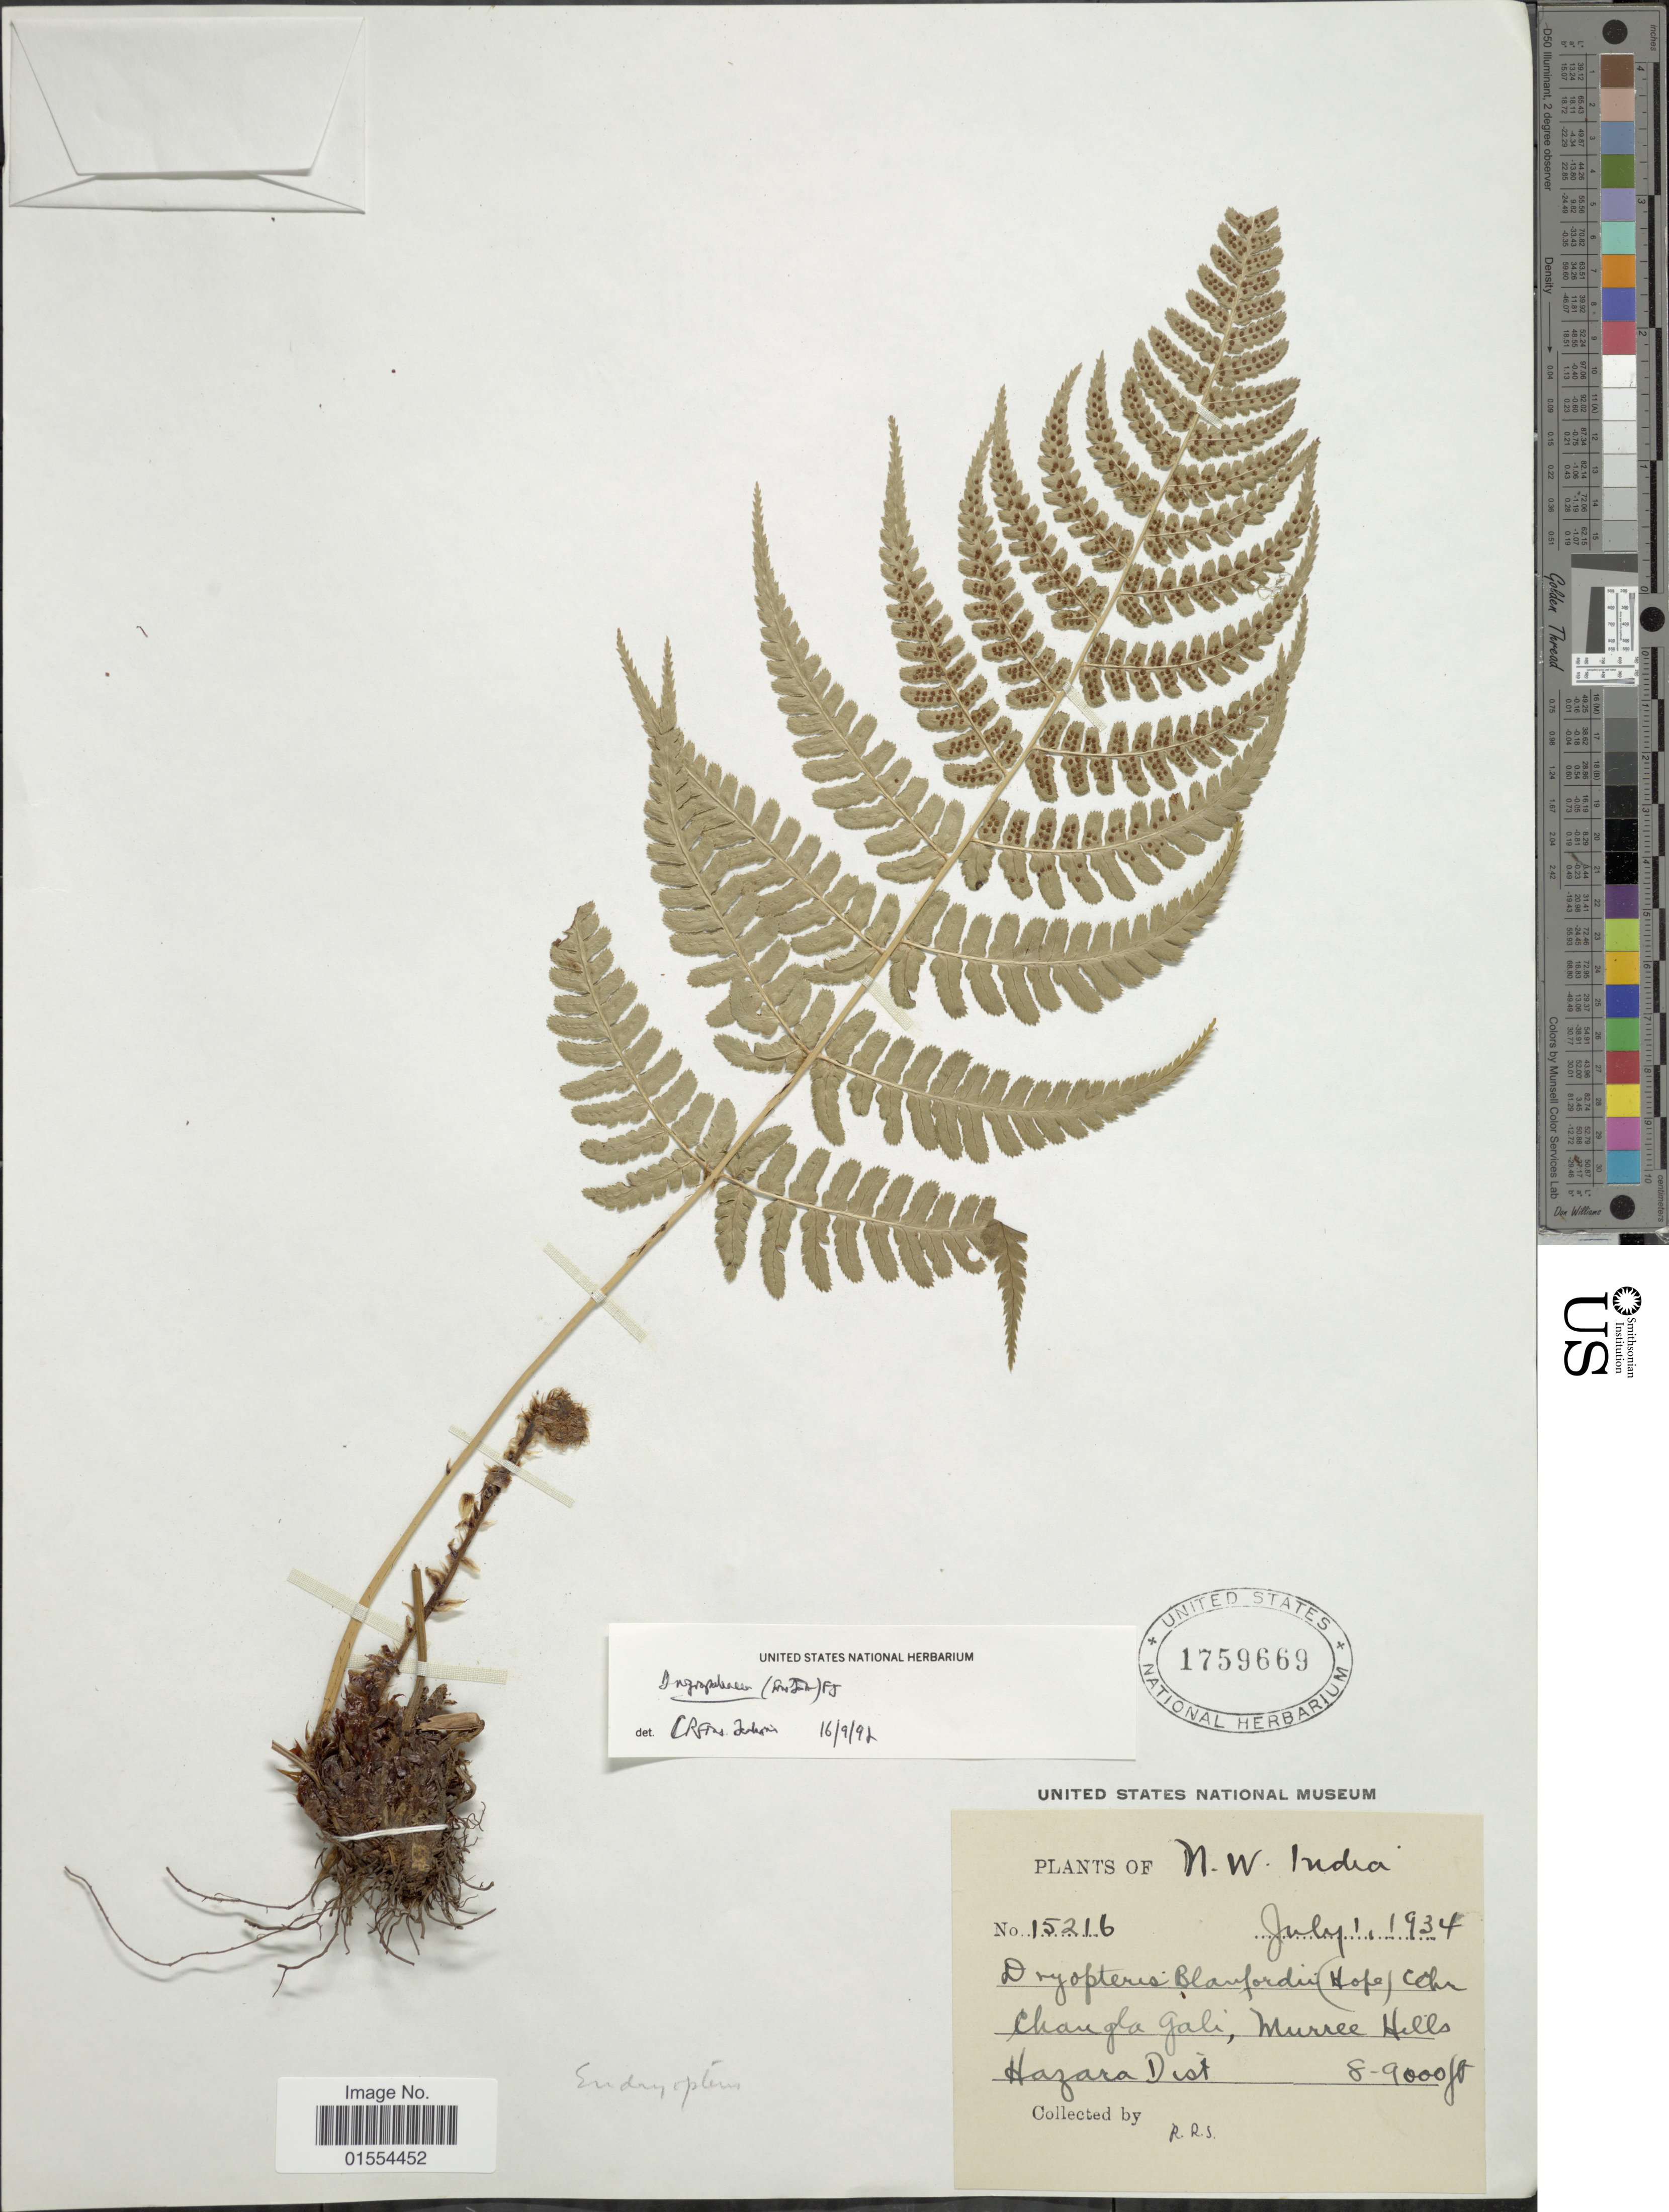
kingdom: Plantae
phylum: Tracheophyta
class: Polypodiopsida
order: Polypodiales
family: Dryopteridaceae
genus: Dryopteris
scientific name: Dryopteris nigropaleacea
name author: (Fraser-Jenk.) Fraser-Jenk.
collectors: -. R.S.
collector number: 15216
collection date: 1934-07-01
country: Pakistan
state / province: Khyber Pakhtunkhwa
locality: N. W. India. Changla Gali, Murree Hills. Hazara Dist.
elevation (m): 2438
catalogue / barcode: US 1759669